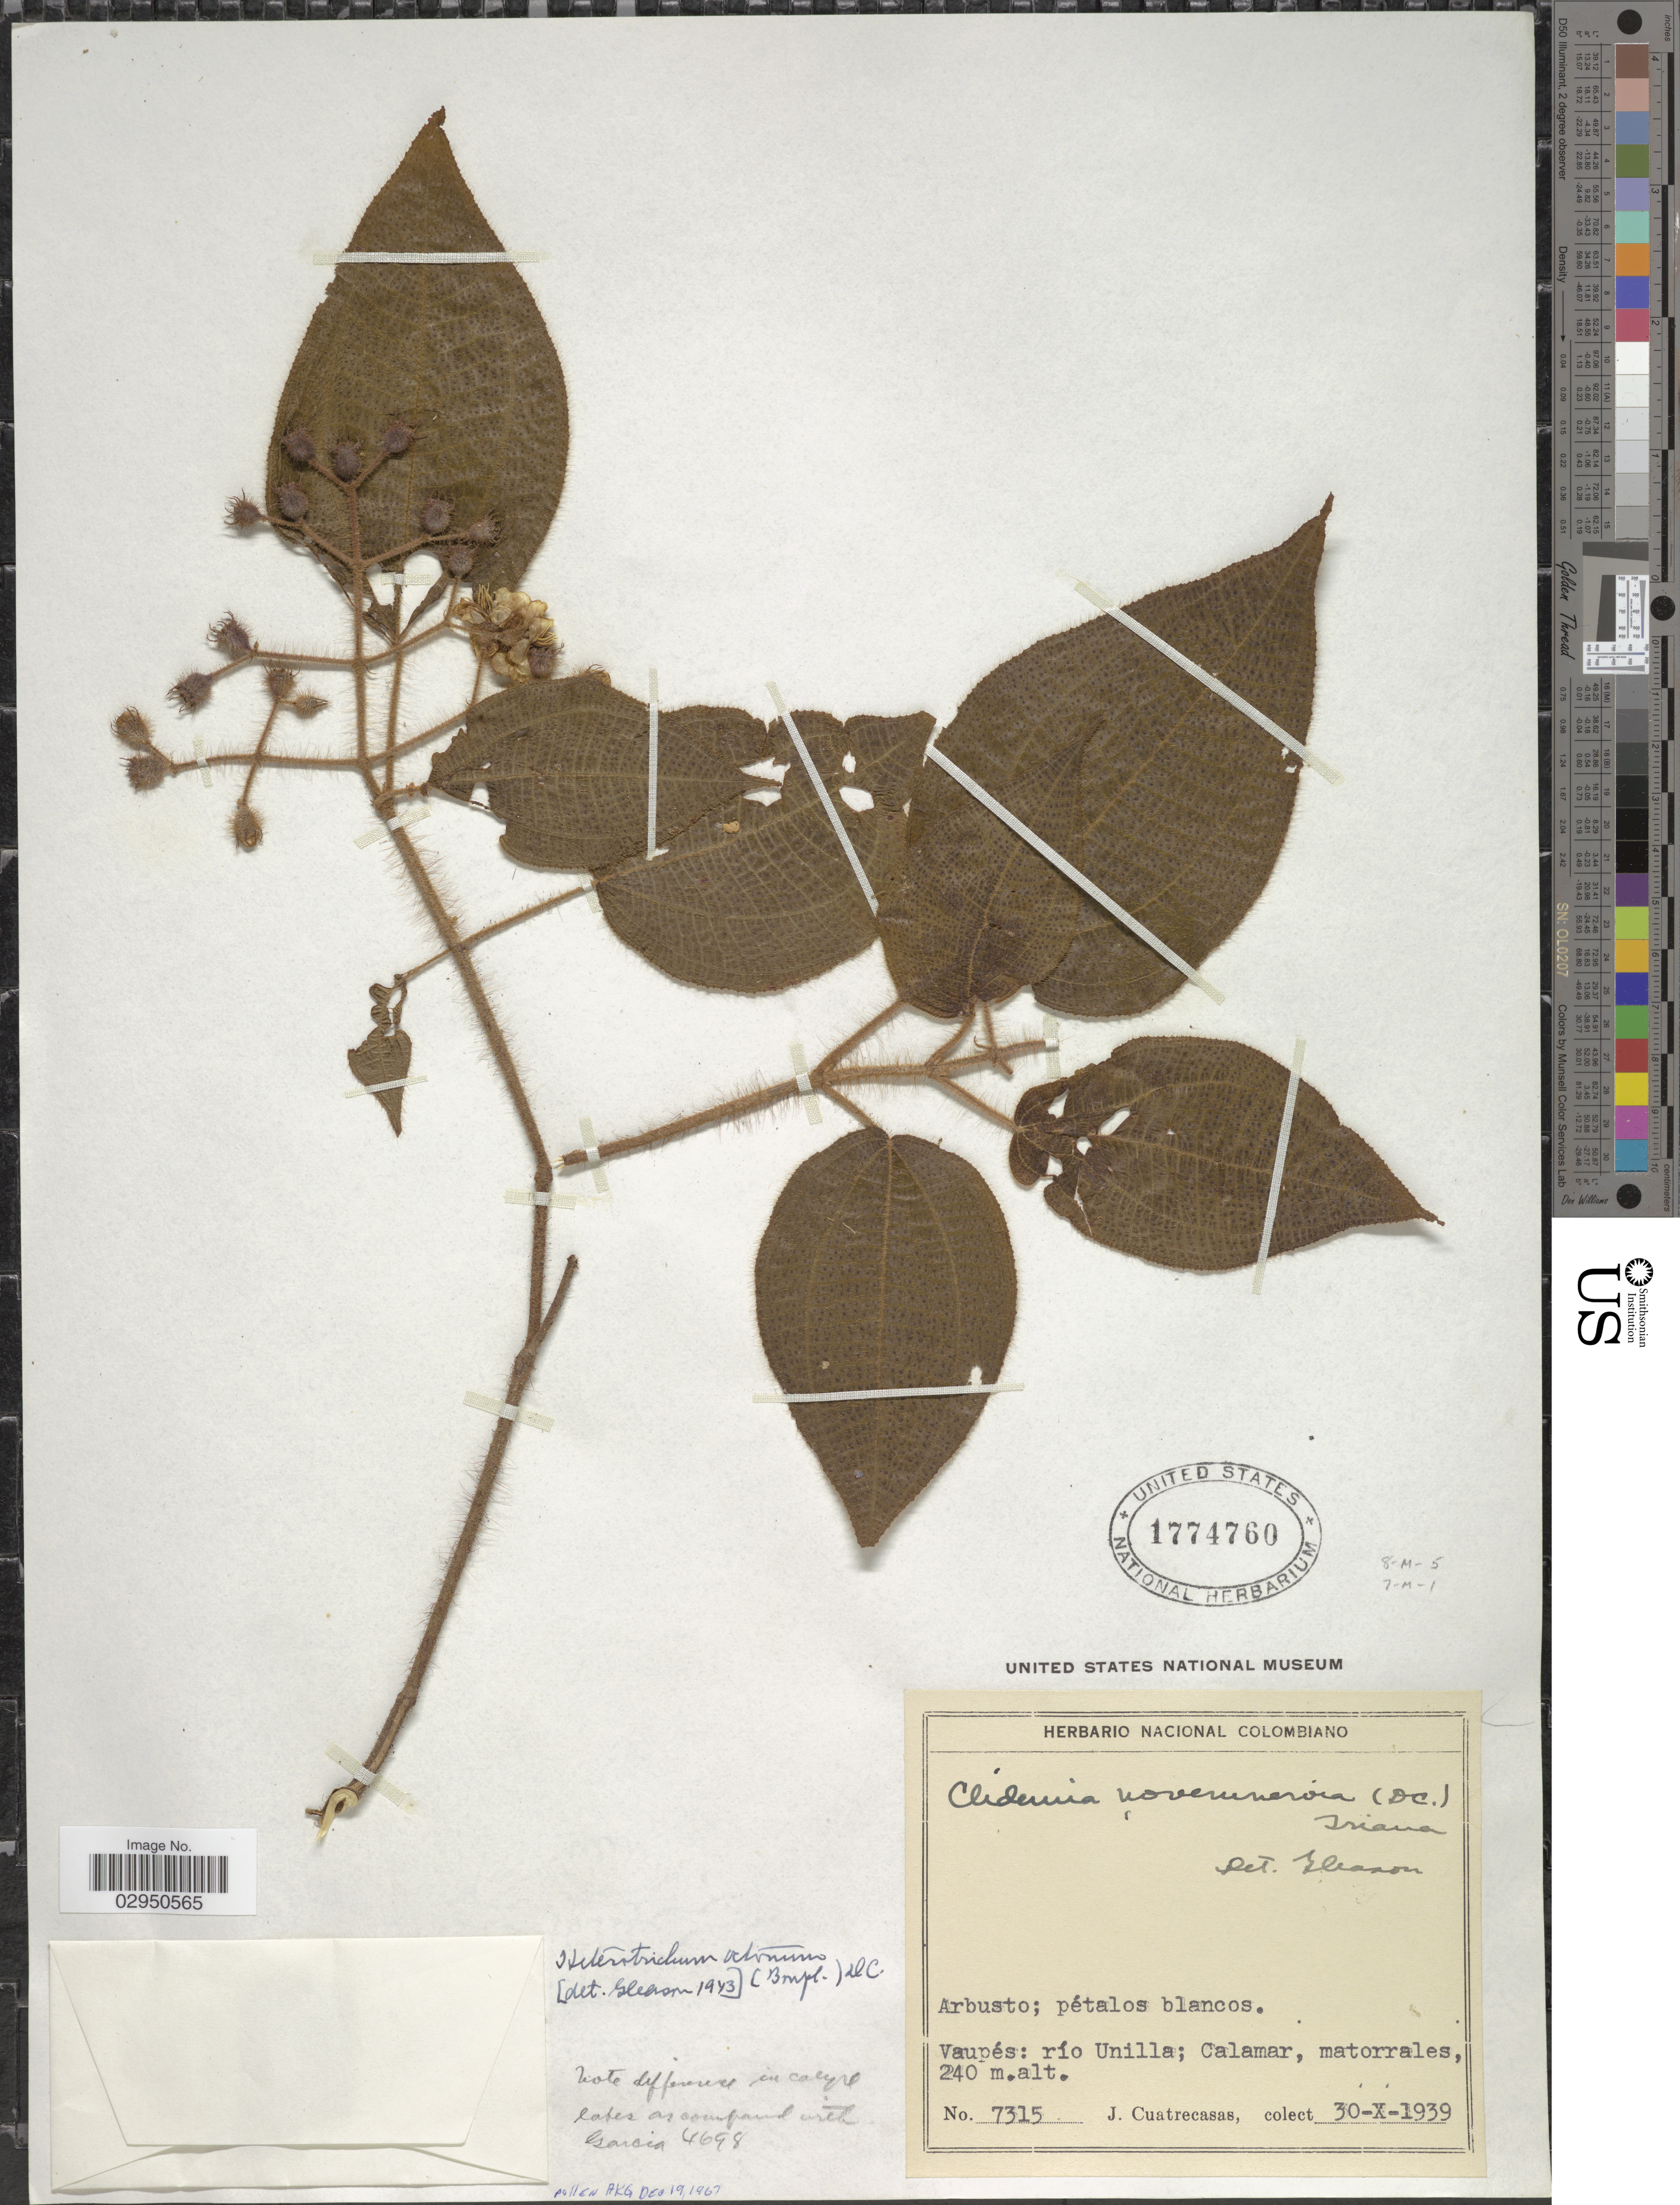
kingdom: Plantae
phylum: Tracheophyta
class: Magnoliopsida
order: Myrtales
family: Melastomataceae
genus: Clidemia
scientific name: Clidemia octona subsp. octona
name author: (Bonpl.) L.O. Williams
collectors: J. Cuatrecasas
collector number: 7315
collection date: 1939-10-30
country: Colombia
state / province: Vaupés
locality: Río Unilla; Calamar, matorrales.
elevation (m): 240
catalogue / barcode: US 1774760